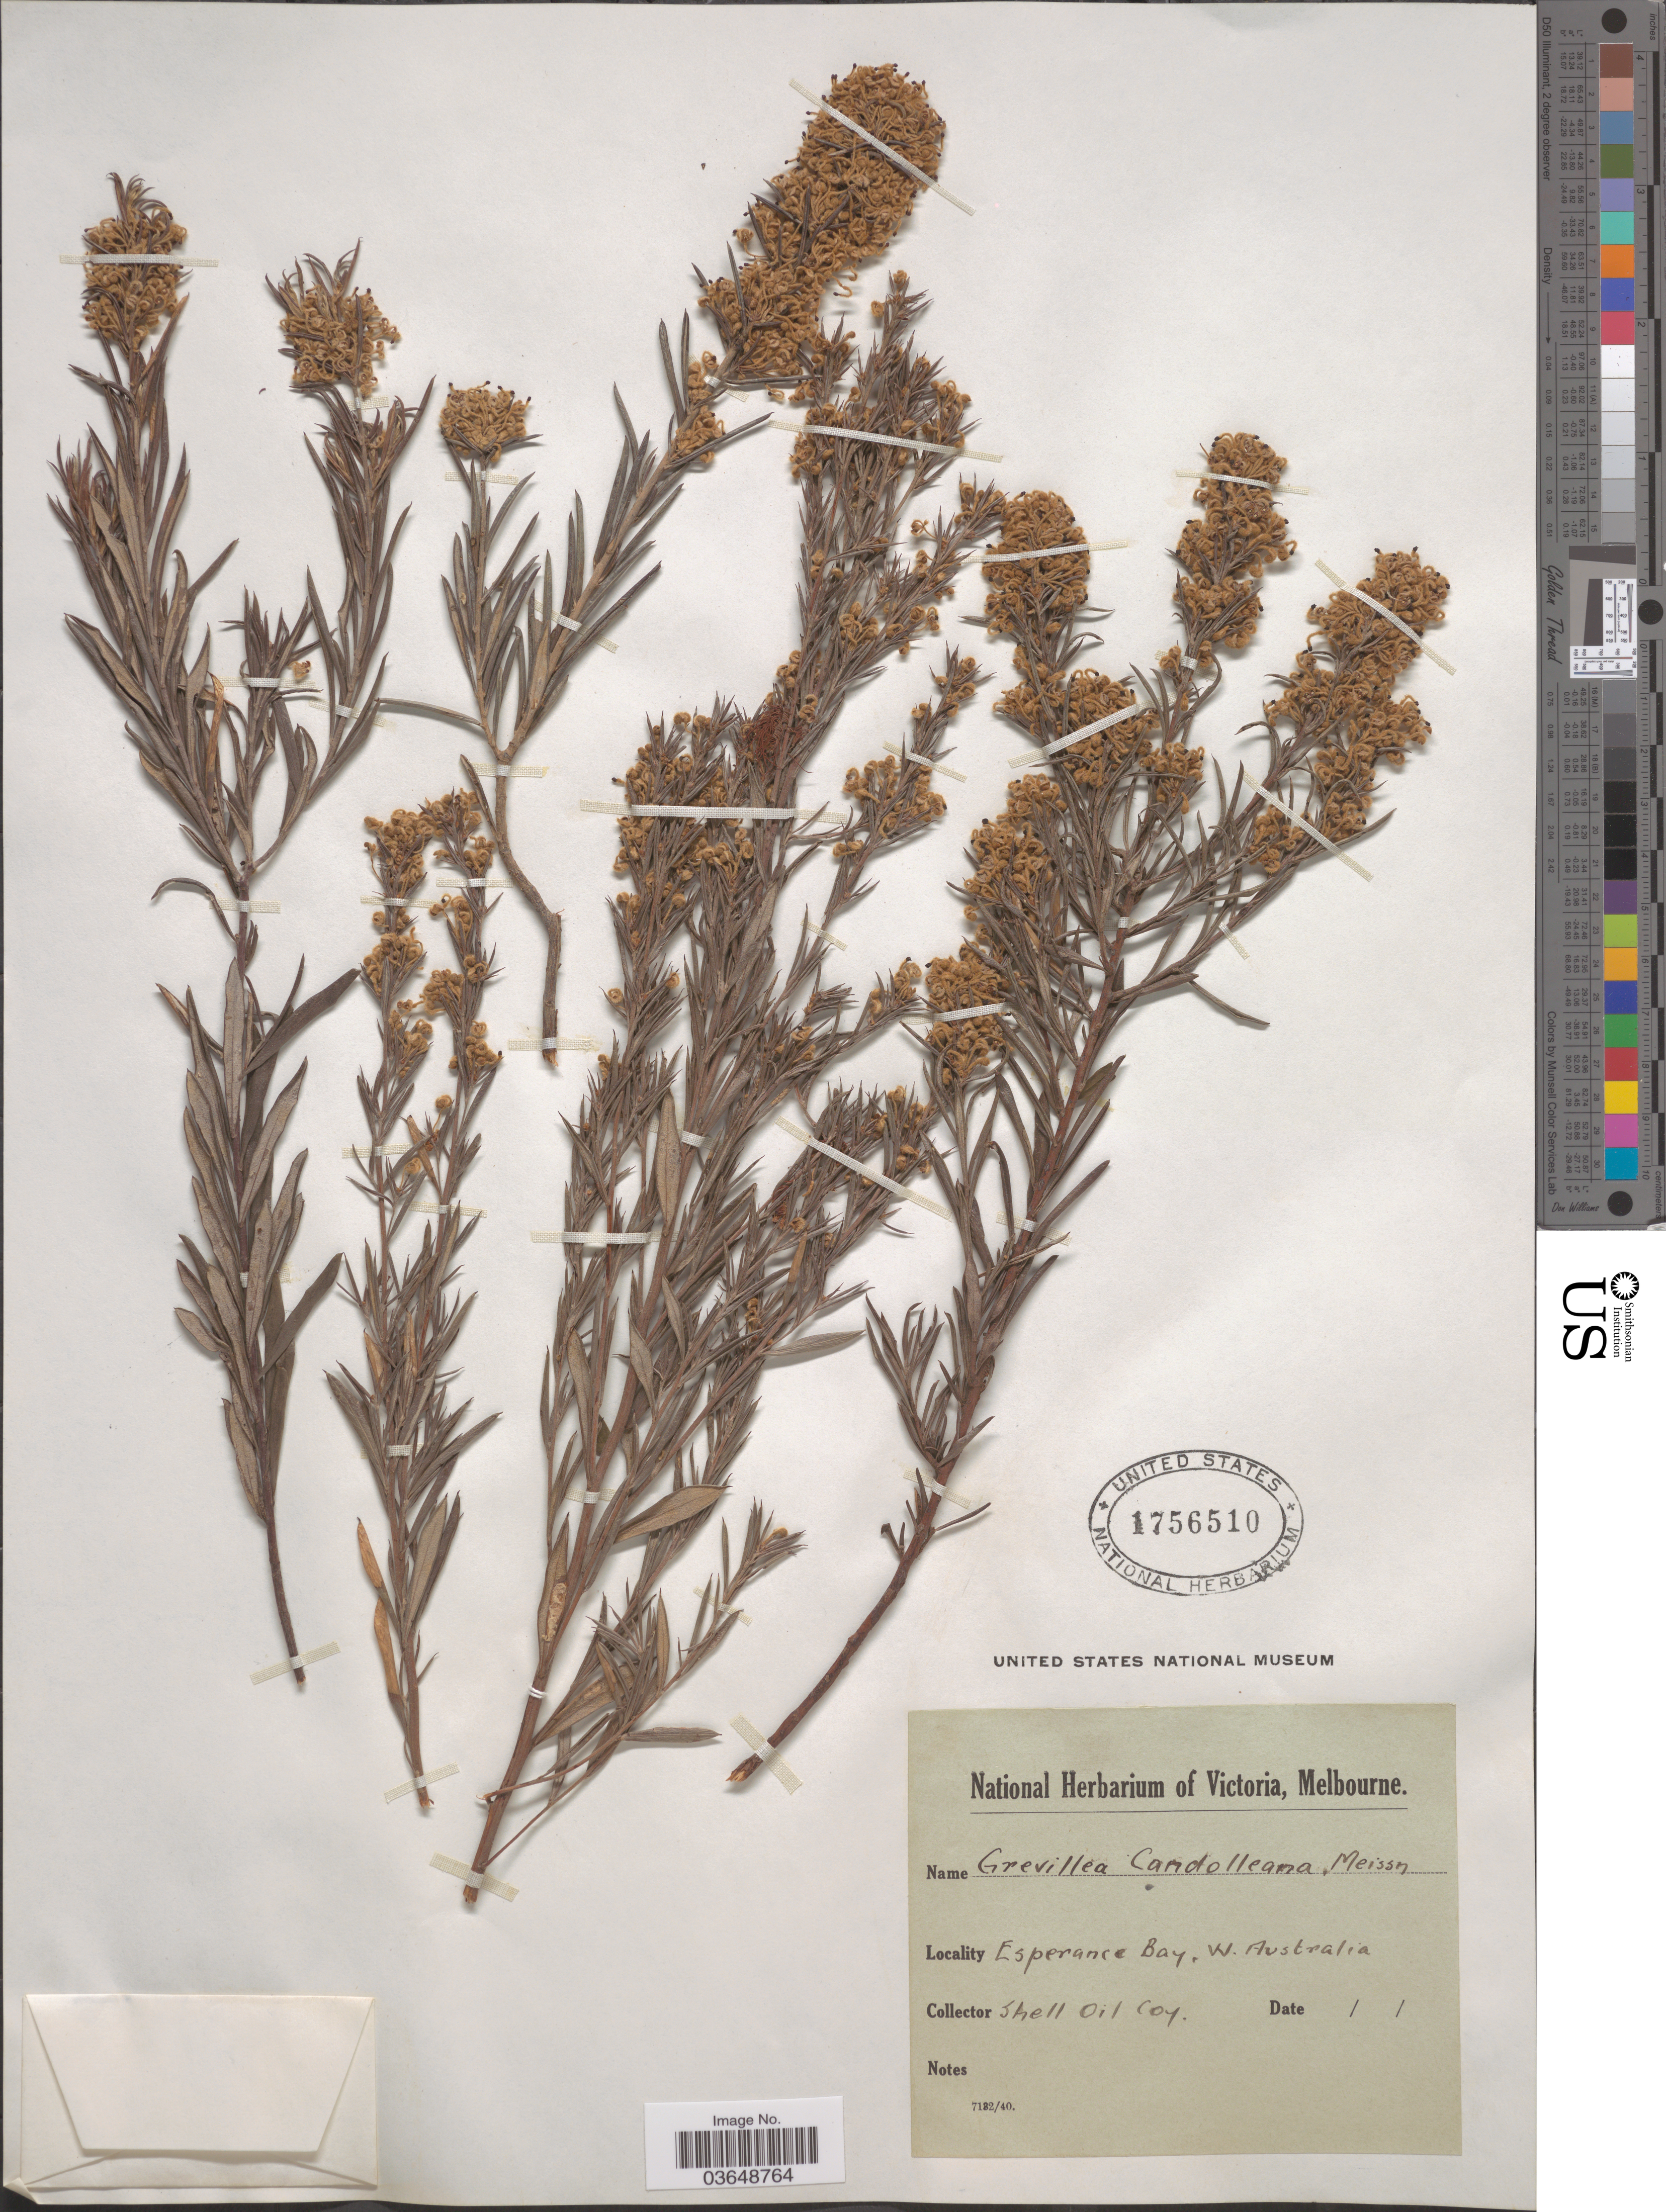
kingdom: Plantae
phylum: Tracheophyta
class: Magnoliopsida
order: Proteales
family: Proteaceae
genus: Grevillea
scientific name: Grevillea candolleana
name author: Meisn.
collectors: Shell Oil Corp.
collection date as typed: Transcribed d/m/y: /1/1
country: Australia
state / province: Western Australia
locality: Esperance Bay, W. Australia.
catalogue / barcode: US 1756510